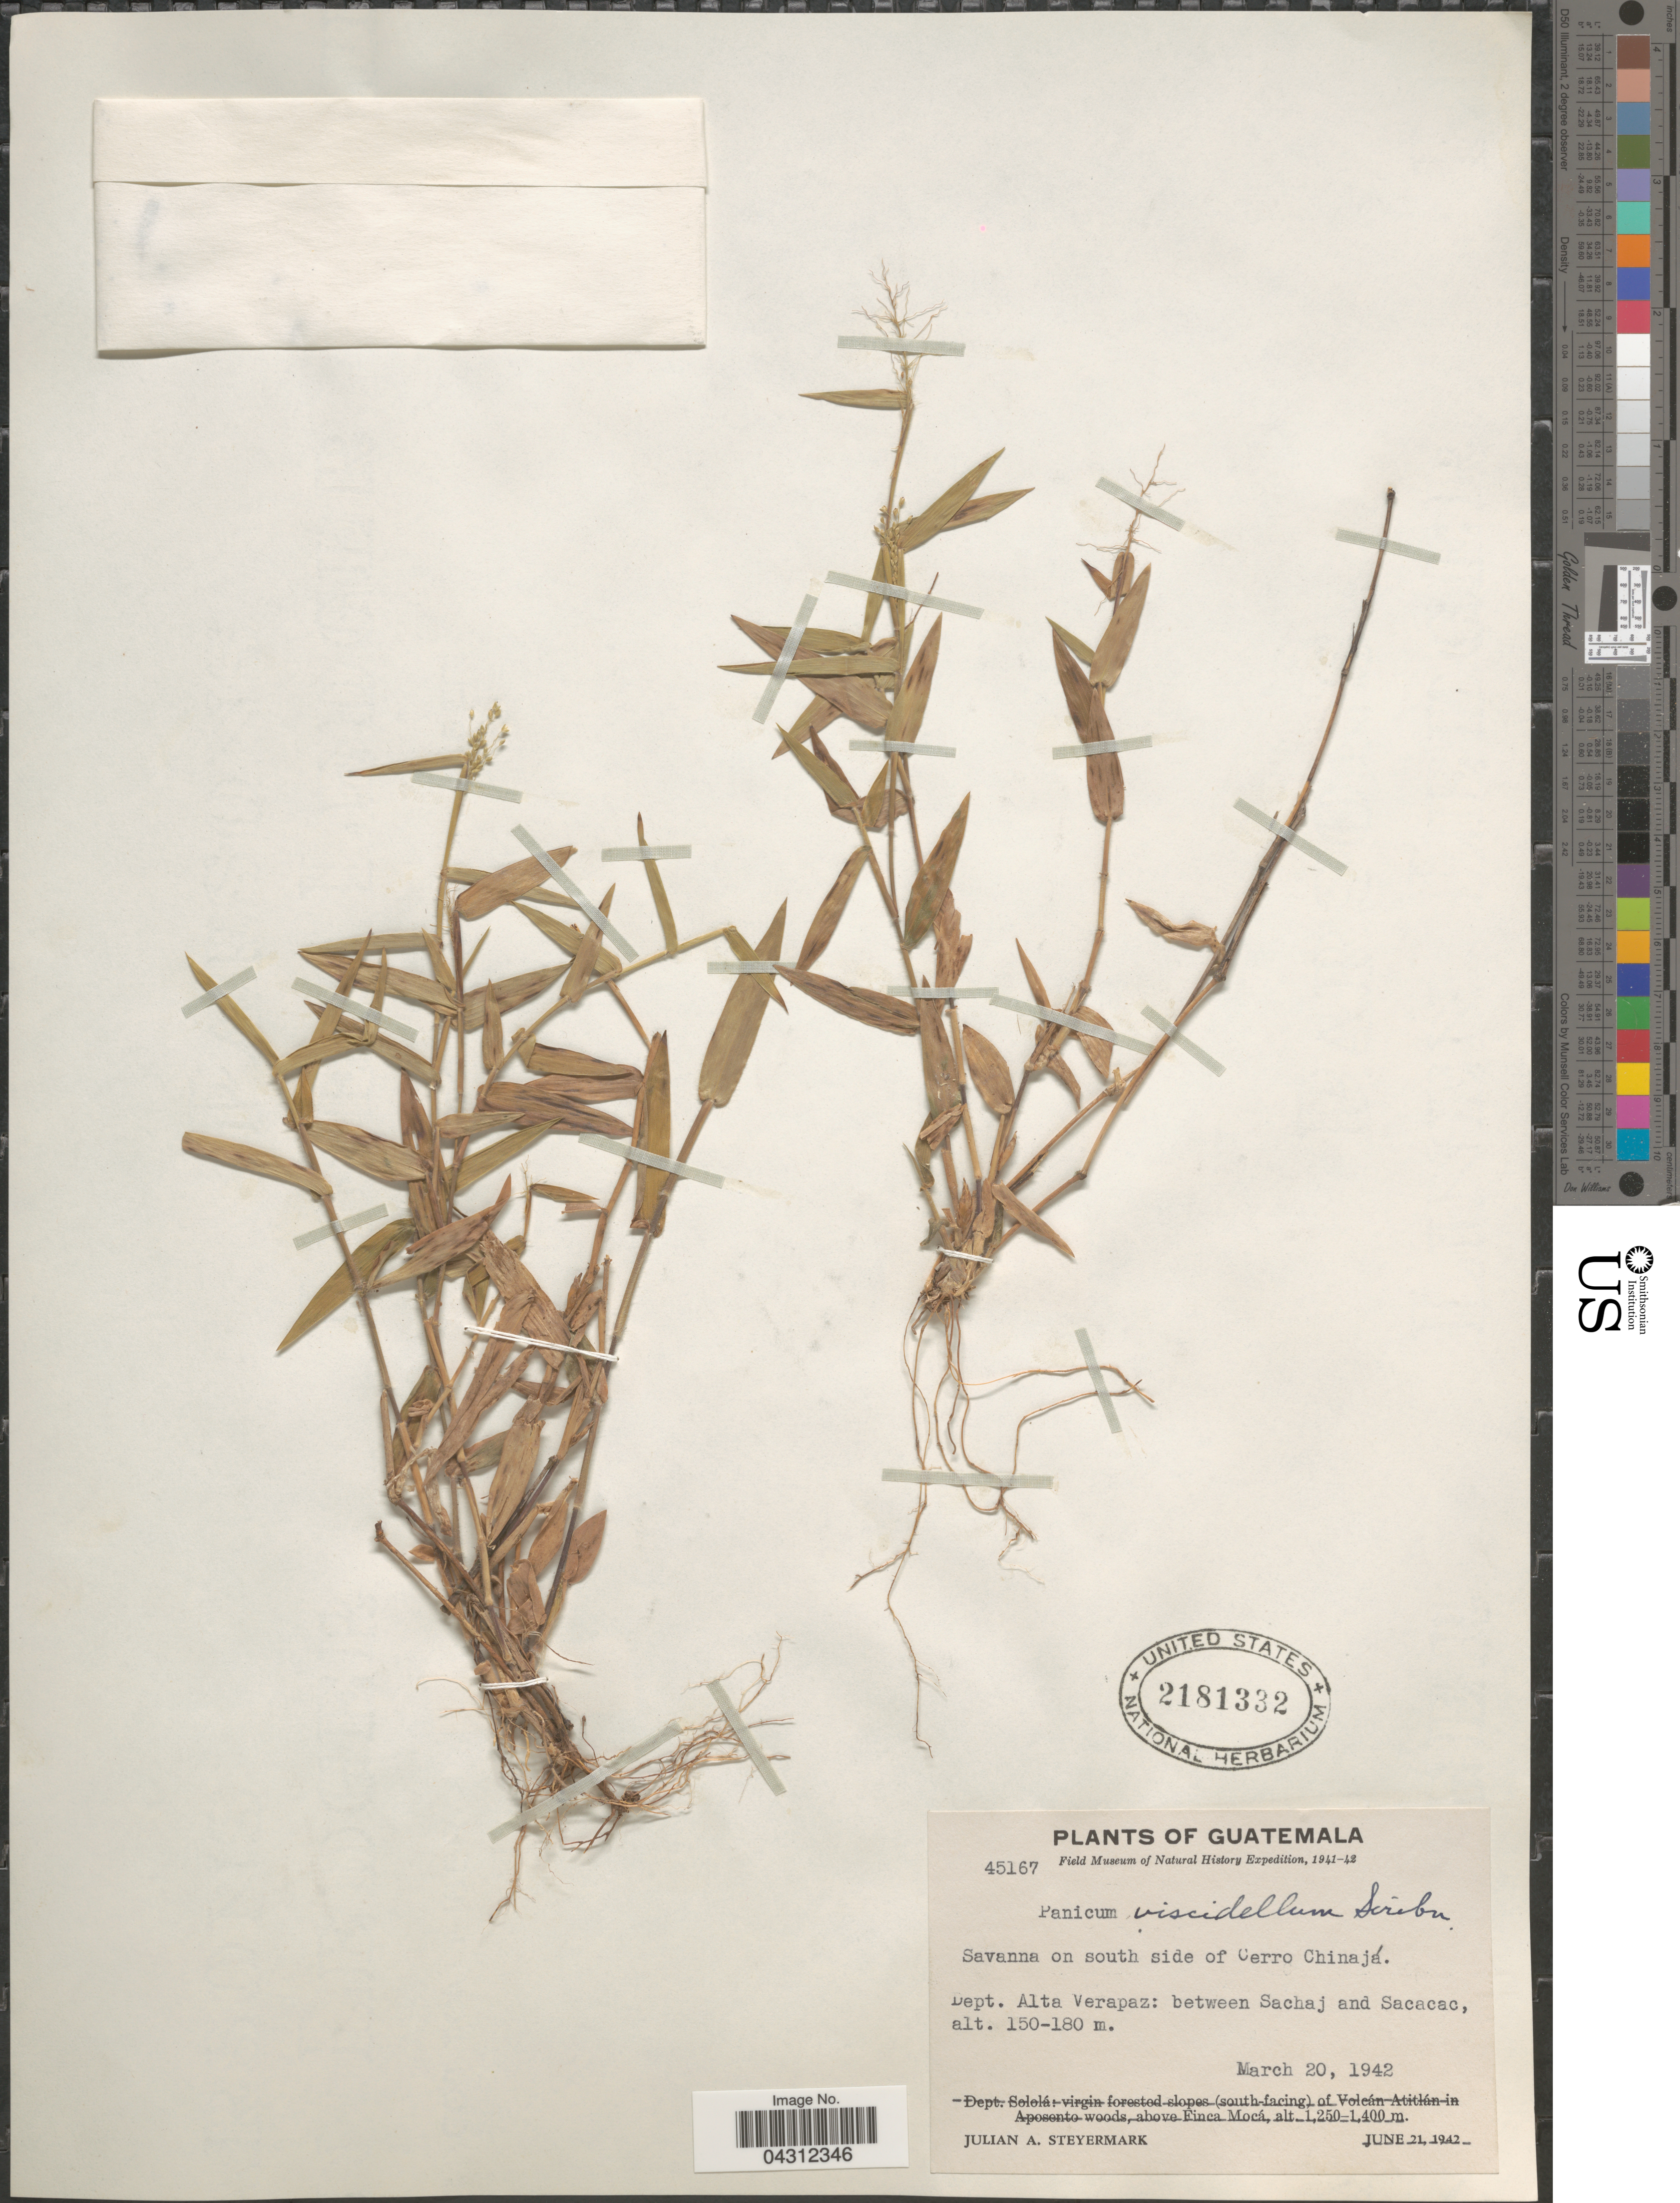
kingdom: Plantae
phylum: Tracheophyta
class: Liliopsida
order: Poales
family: Poaceae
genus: Dichanthelium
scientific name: Dichanthelium viscidellum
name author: (Scribn.) Gould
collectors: J. Steyermark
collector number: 45167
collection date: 1942-03-20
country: Guatemala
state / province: Alta Verapaz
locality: Field Museum of Natural History Expedition, 1941-42. Savanna on south side of Cerro Chinajá. Dept. Alta Verapaz: between Sachaj and Sacacac.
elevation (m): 150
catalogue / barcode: US 2181332